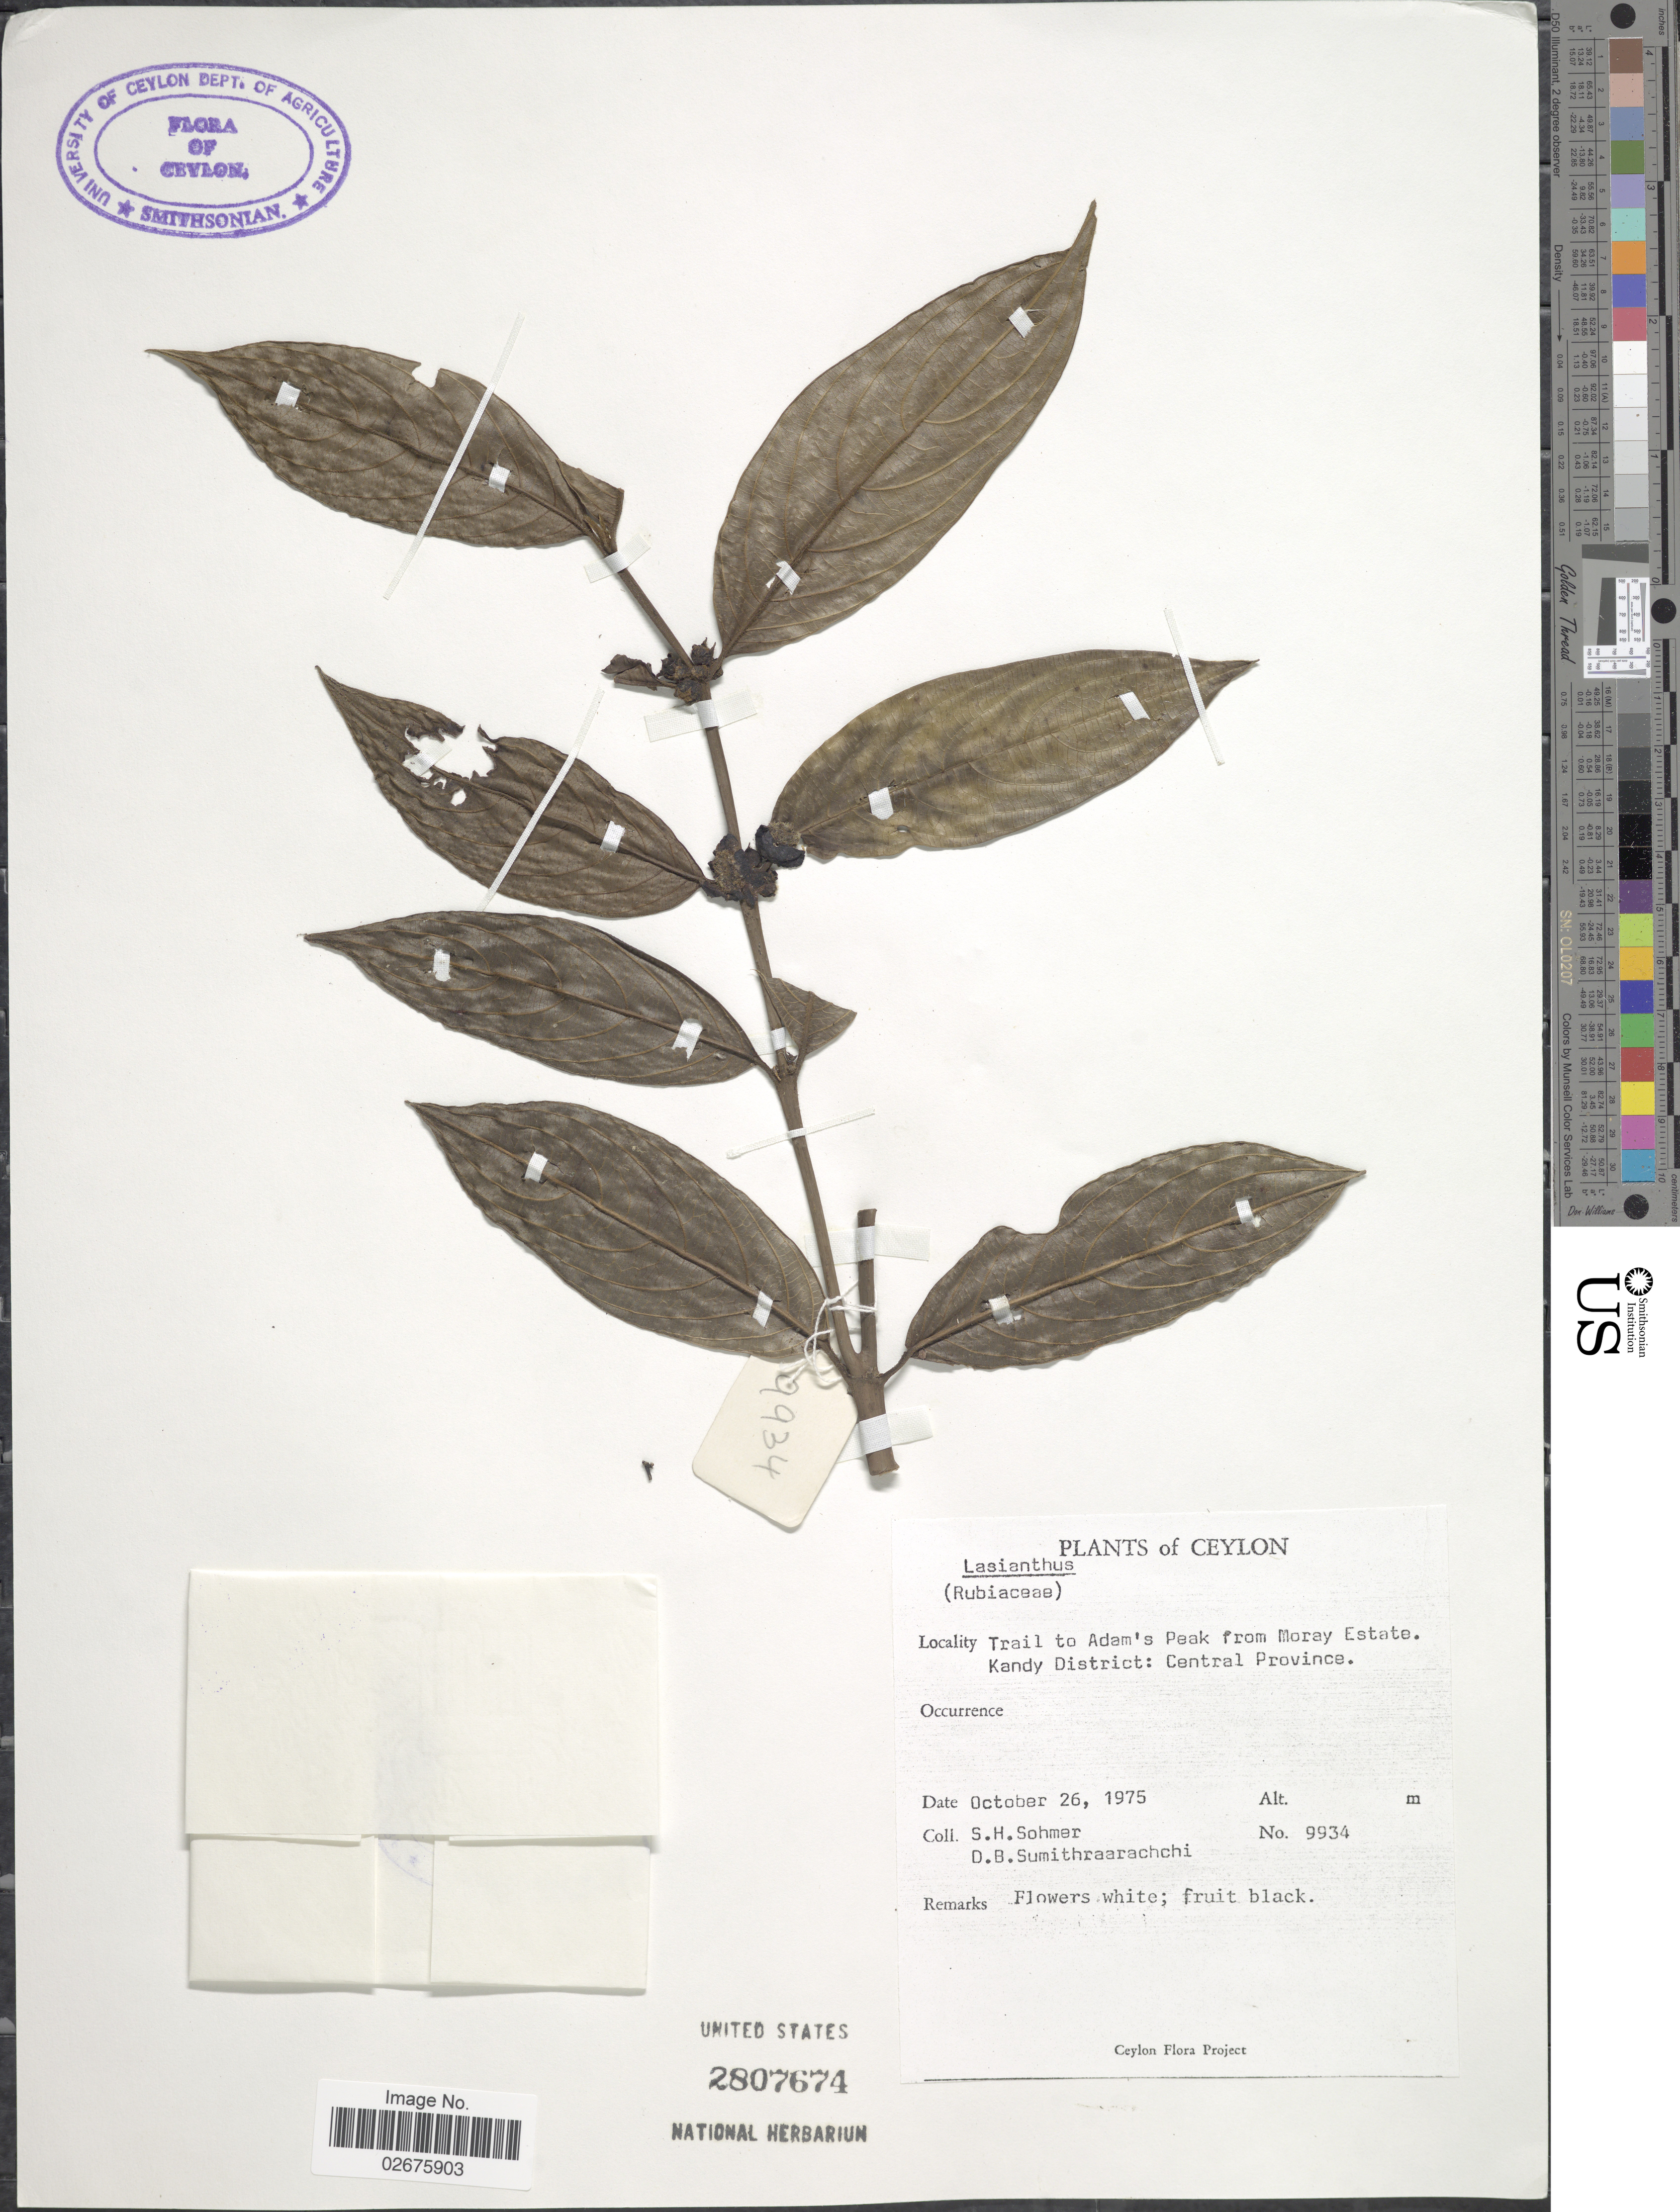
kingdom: Plantae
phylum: Tracheophyta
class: Magnoliopsida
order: Gentianales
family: Rubiaceae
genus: Lasianthus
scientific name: Lasianthus sp.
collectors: S. H. Sohmer & D. B. Sumithraarachchi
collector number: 9934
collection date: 1975-10-26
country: Sri Lanka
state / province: Central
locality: Ceylon, Trail to Adam's Peak from Moray Estate. Kandy District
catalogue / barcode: US 2807674